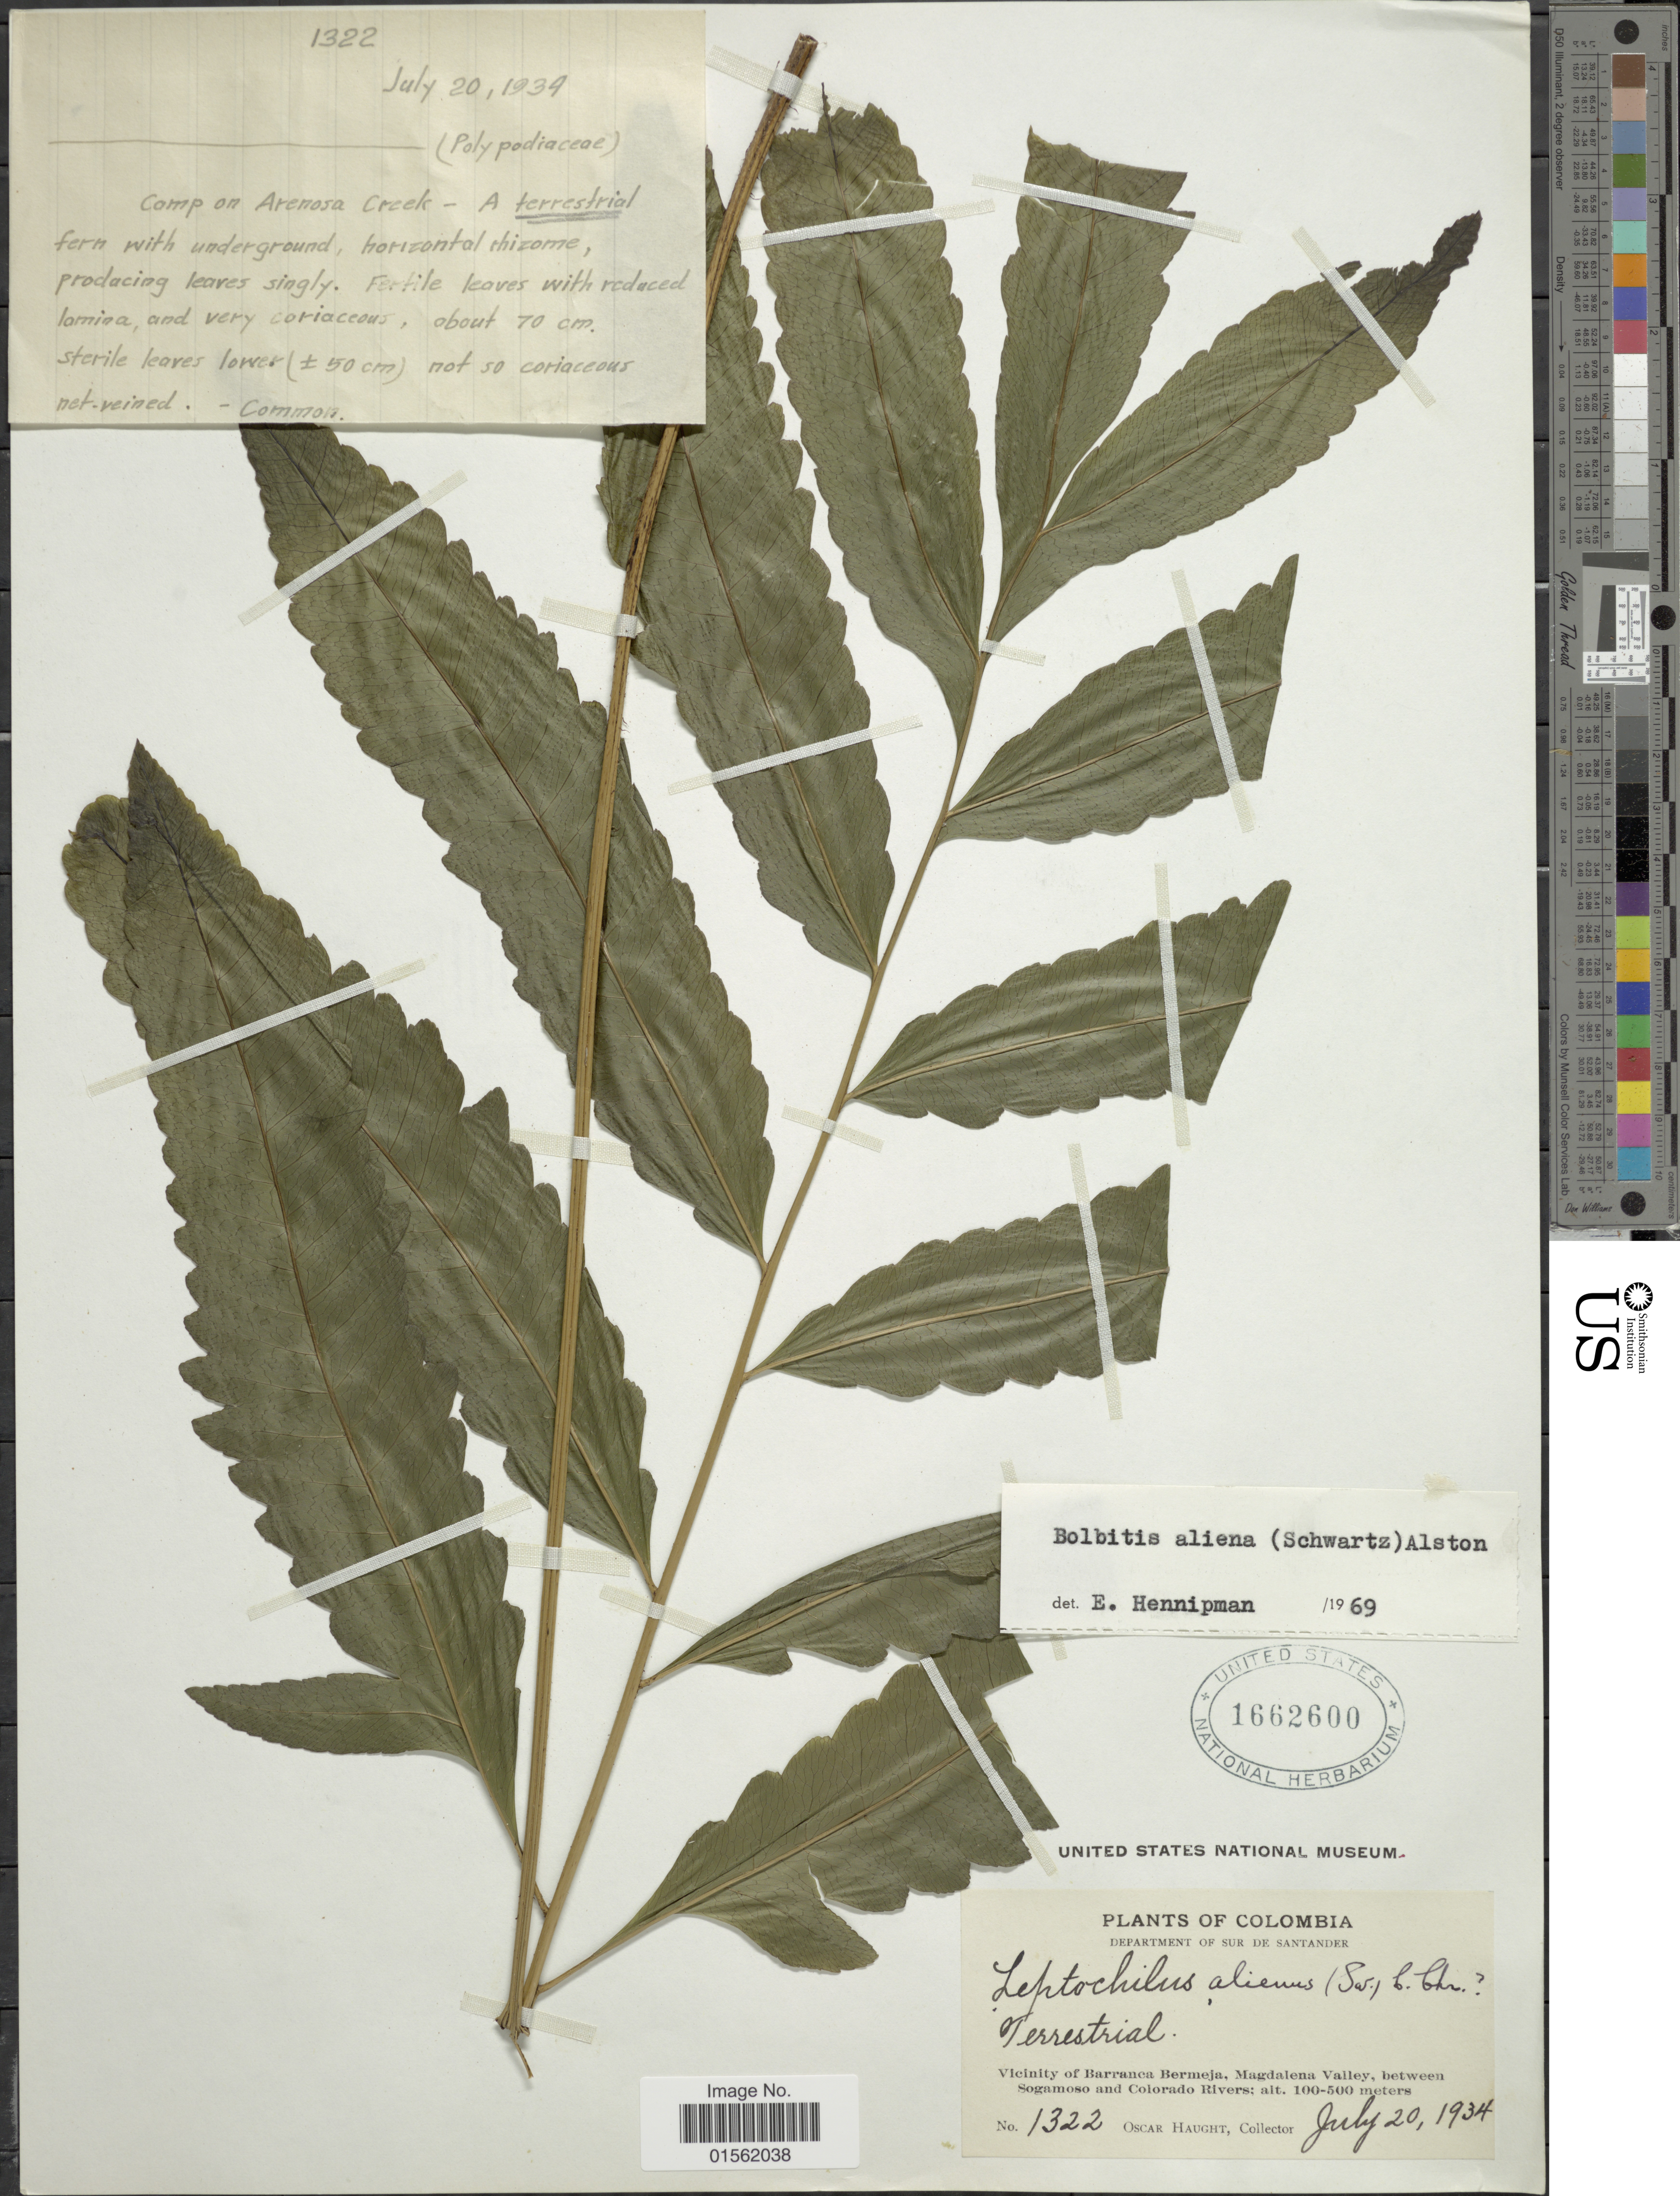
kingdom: Plantae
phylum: Tracheophyta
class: Polypodiopsida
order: Polypodiales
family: Dryopteridaceae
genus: Bolbitis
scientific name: Bolbitis aliena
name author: (Sw.) Alston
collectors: O. Haught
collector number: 1322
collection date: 1939-07-20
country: Colombia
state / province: Santander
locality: Department of Sur de Santander. Camp on Arenosa Creek. Vicinity of Barranca Bermeja, Magdalena Valley, between Sogamosa and Colorado Rivers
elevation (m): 100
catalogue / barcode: US 1662600